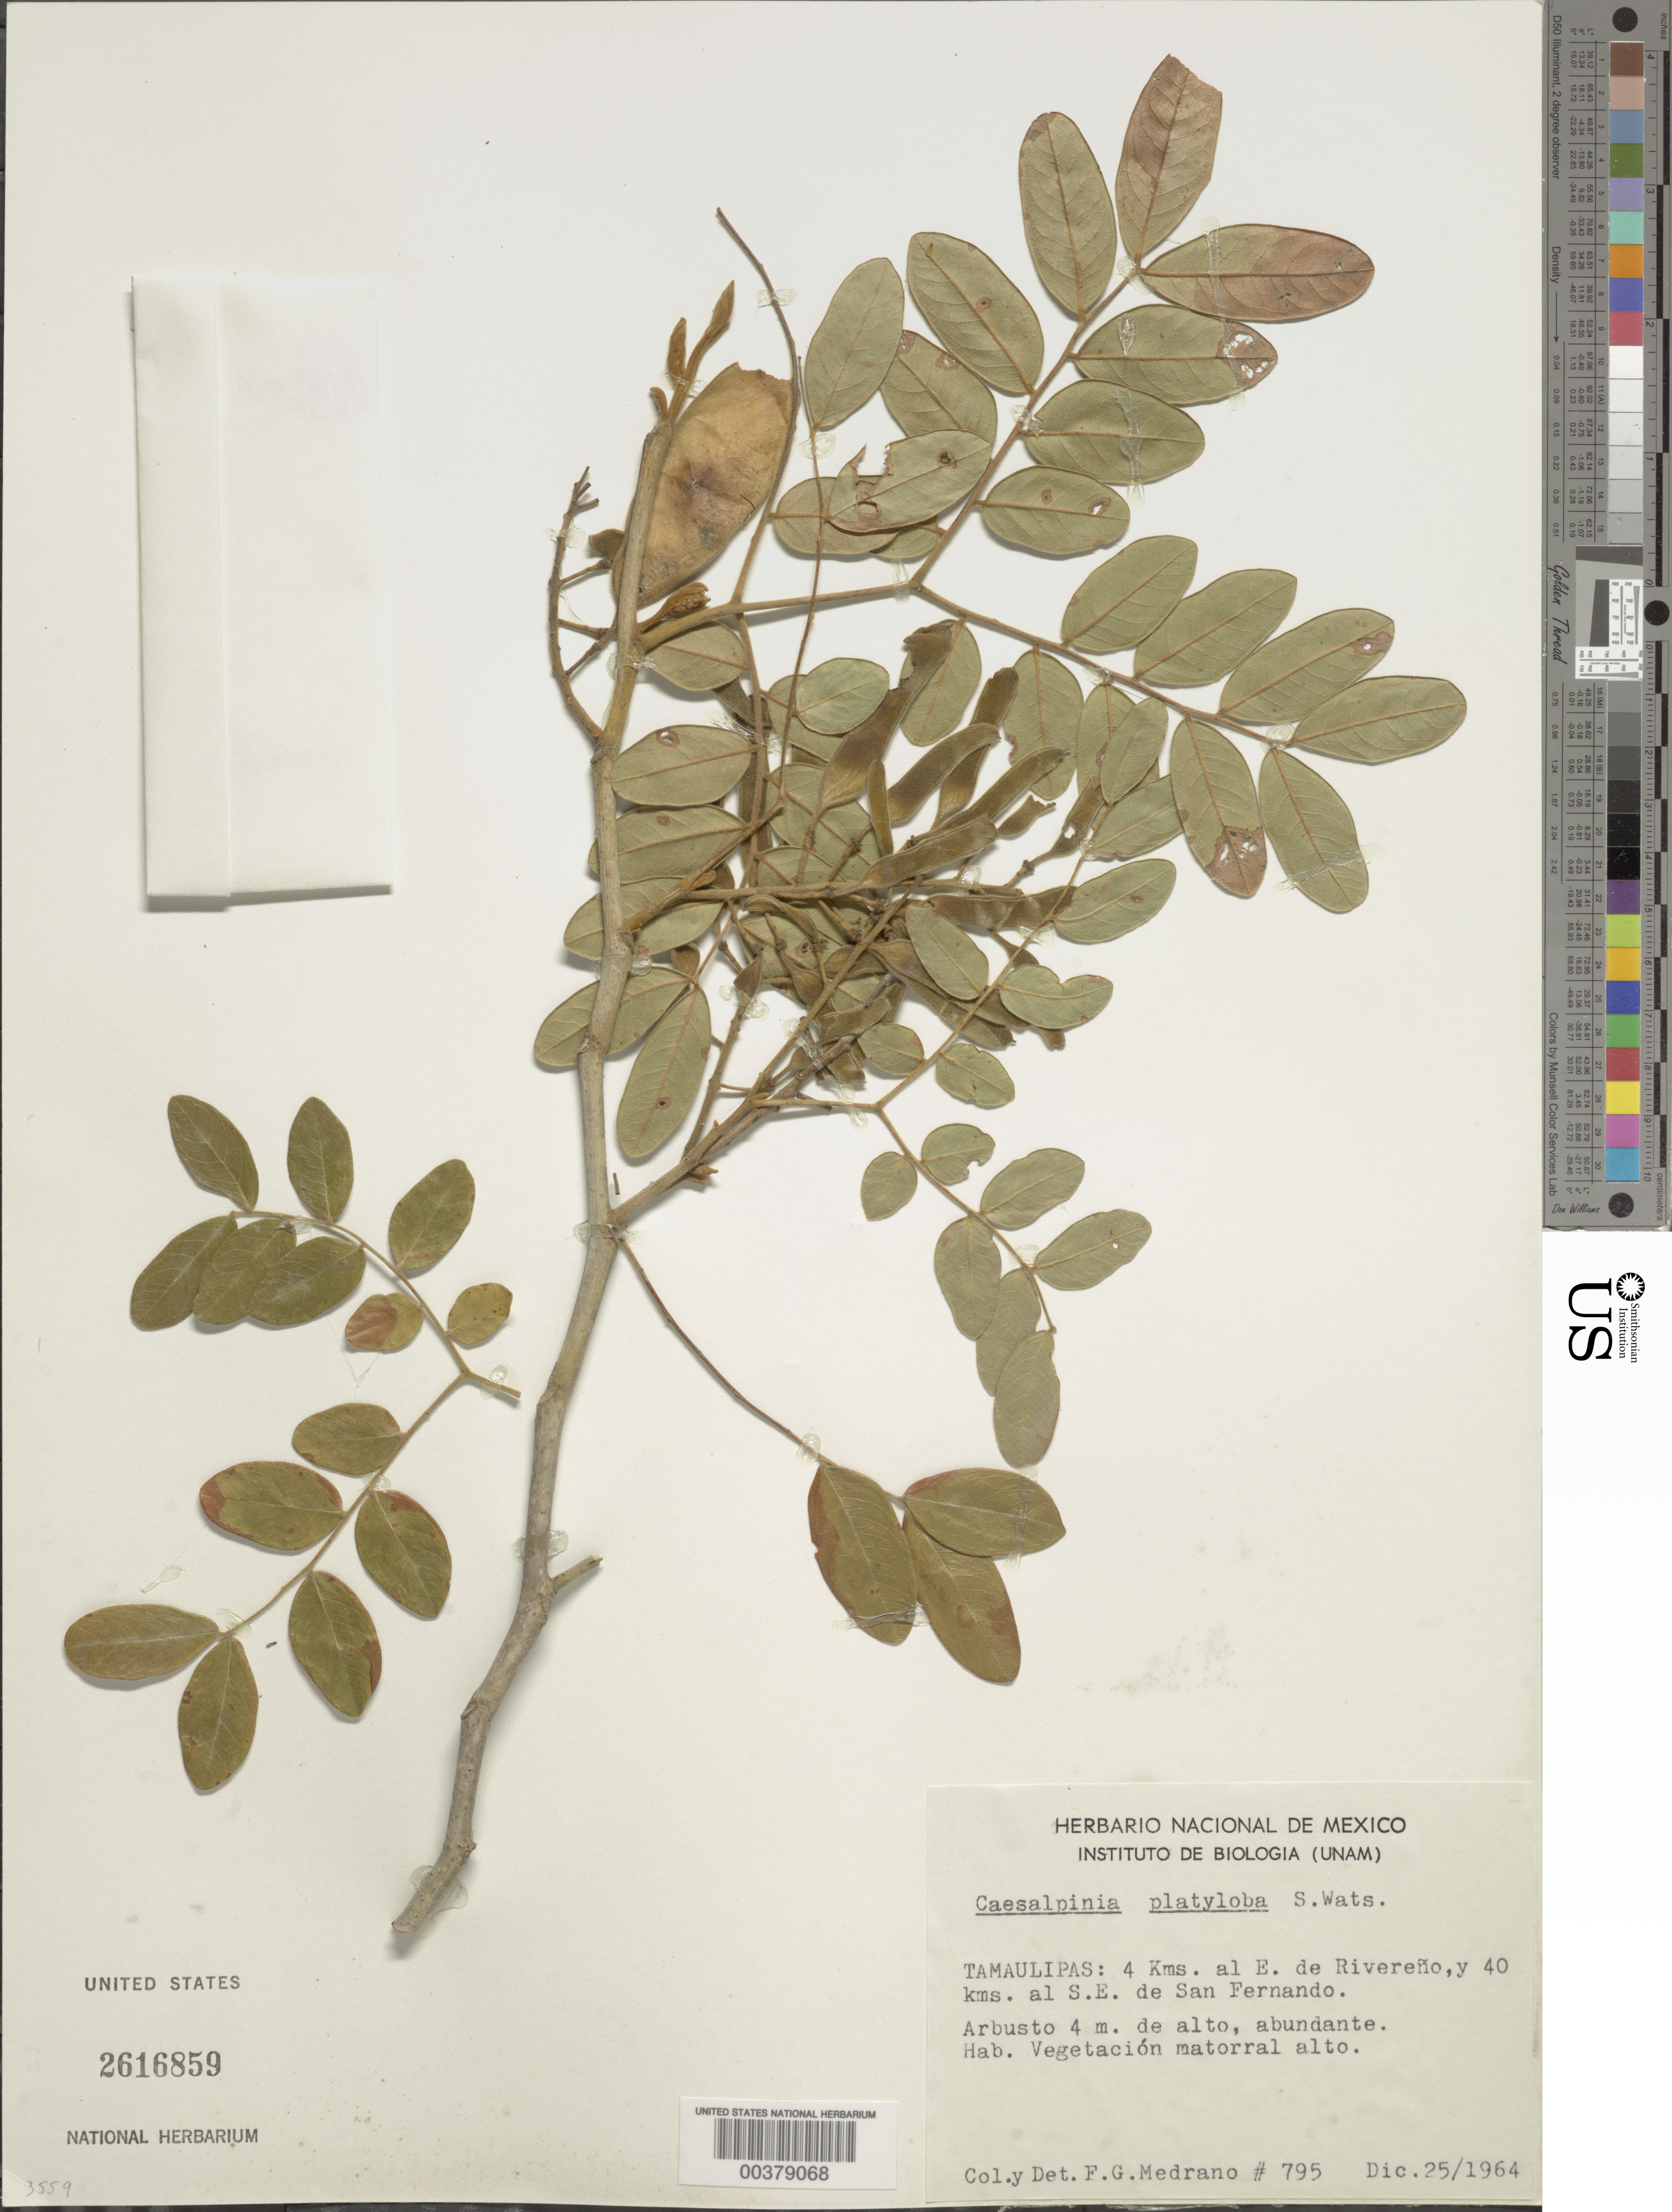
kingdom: Plantae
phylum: Tracheophyta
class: Magnoliopsida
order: Fabales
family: Fabaceae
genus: Coulteria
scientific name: Coulteria platyloba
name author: (S. Watson) N. Zamora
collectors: F. Medrano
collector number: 795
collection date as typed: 24 Dec 1964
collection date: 1964-12-24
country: Mexico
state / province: Tamaulipas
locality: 4 km a E de Rivierno y 40 km al SE de San Fernando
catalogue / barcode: US 2616859